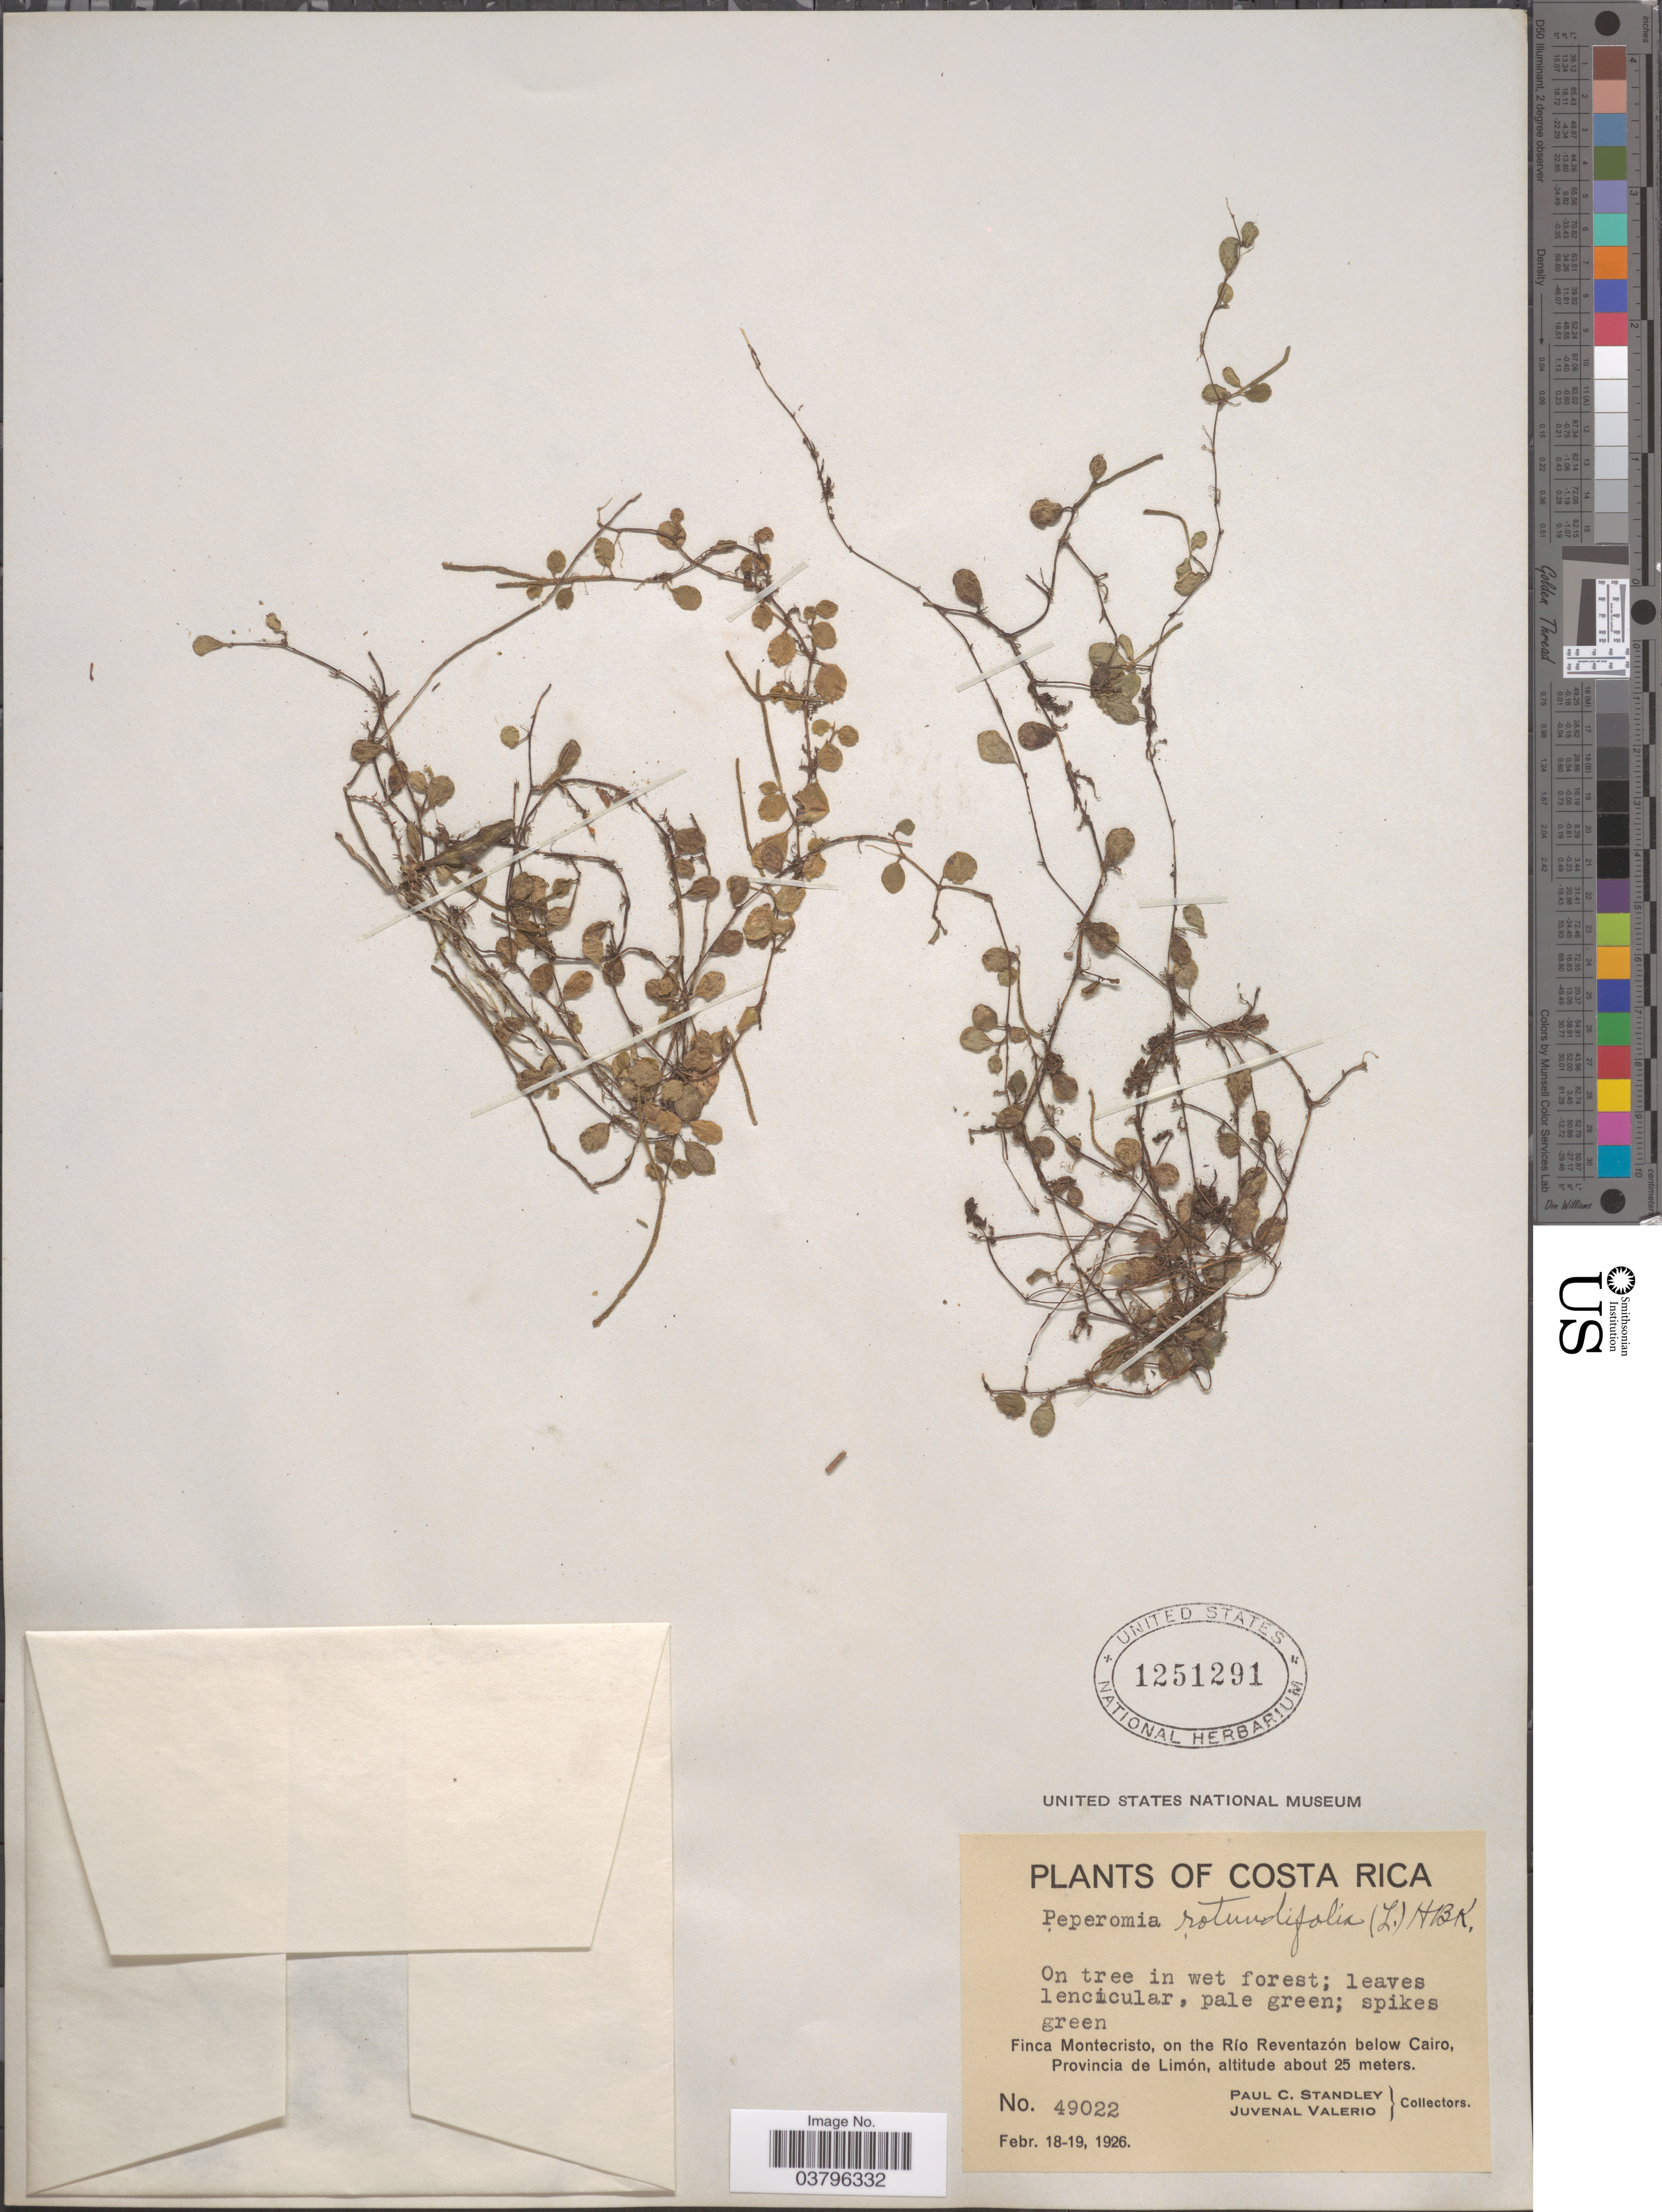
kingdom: Plantae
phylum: Tracheophyta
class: Magnoliopsida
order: Piperales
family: Piperaceae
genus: Peperomia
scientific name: Peperomia rotundifolia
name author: (L.) Kunth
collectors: P. C. Standley & J. Valerio R.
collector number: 49022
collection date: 1926-02-18/1926-02-19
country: Costa Rica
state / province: Limón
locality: Finca Montecristo, on the Río Reventazón below Cairo.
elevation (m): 25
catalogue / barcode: US 1251291